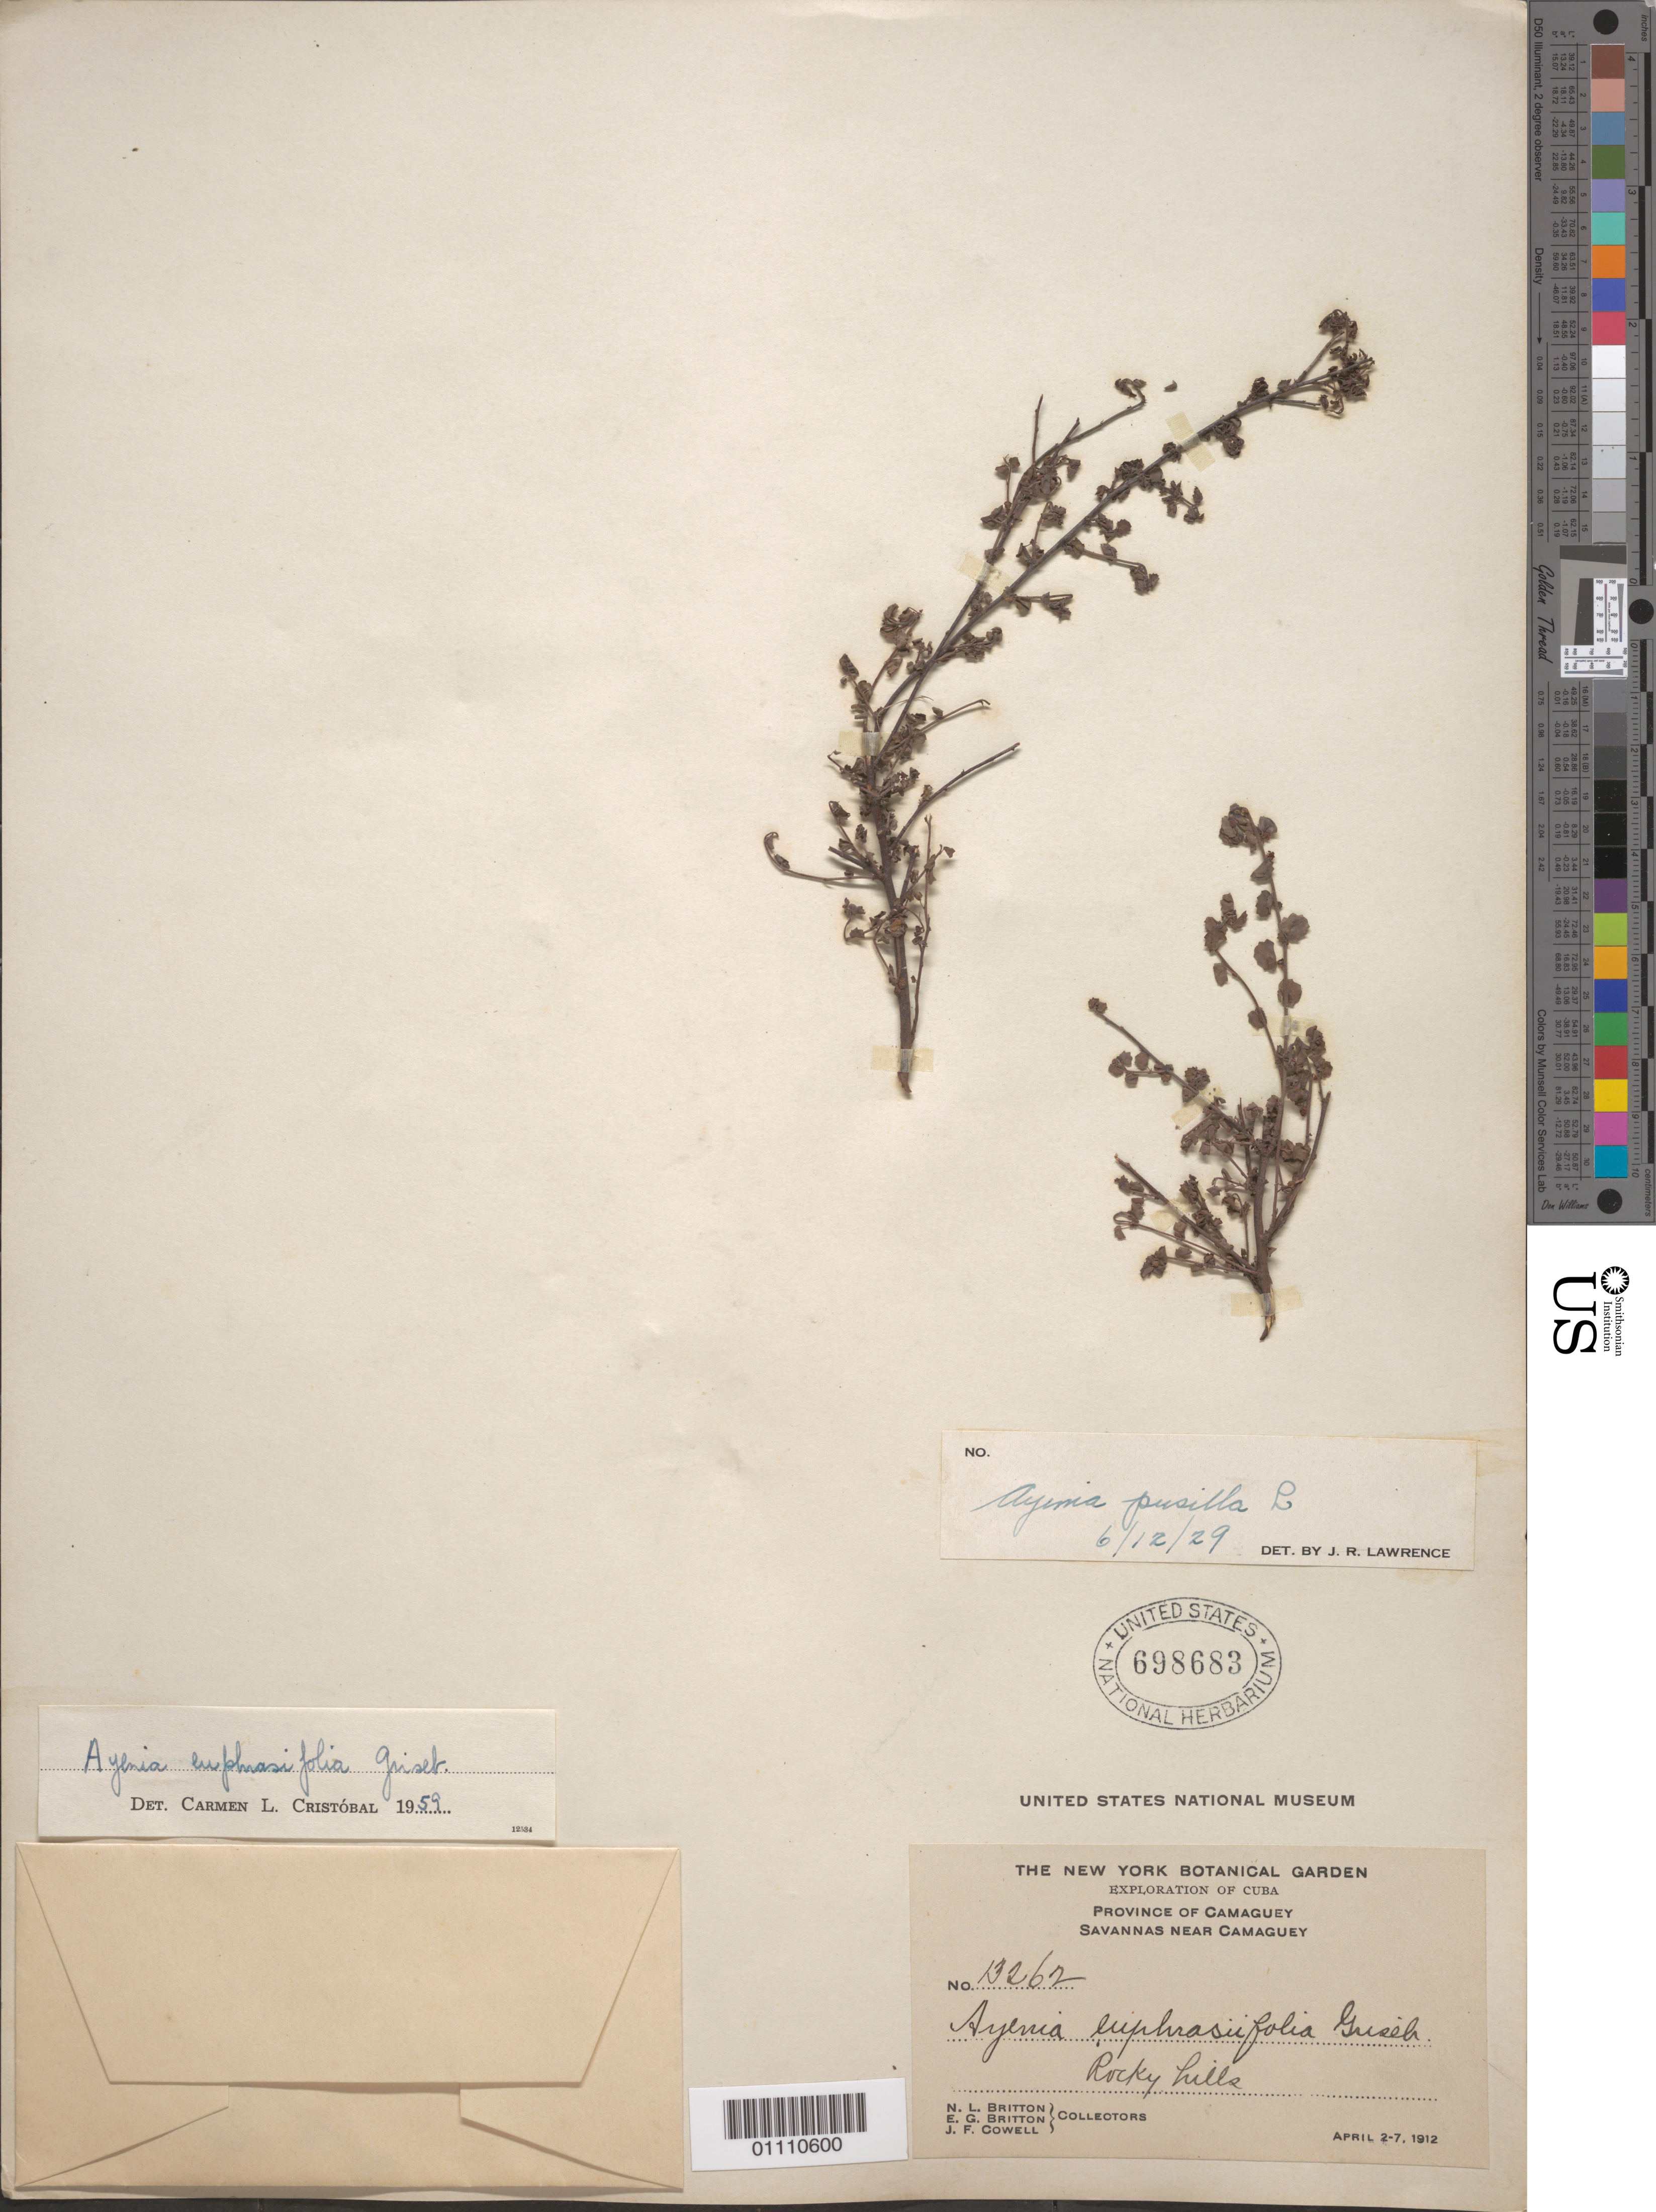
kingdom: Plantae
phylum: Tracheophyta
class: Magnoliopsida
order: Malvales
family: Malvaceae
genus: Ayenia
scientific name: Ayenia euphrasiifolia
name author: Griseb.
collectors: N. Britton, E. G. Britton & J. F. Cowell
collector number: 13262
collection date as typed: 02 Apr 1912 to 07 Apr 1912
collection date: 1912-04-02/1912-04-07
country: Cuba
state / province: Camagüey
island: Cuba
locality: Savannas near Camaguey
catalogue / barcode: US 698683